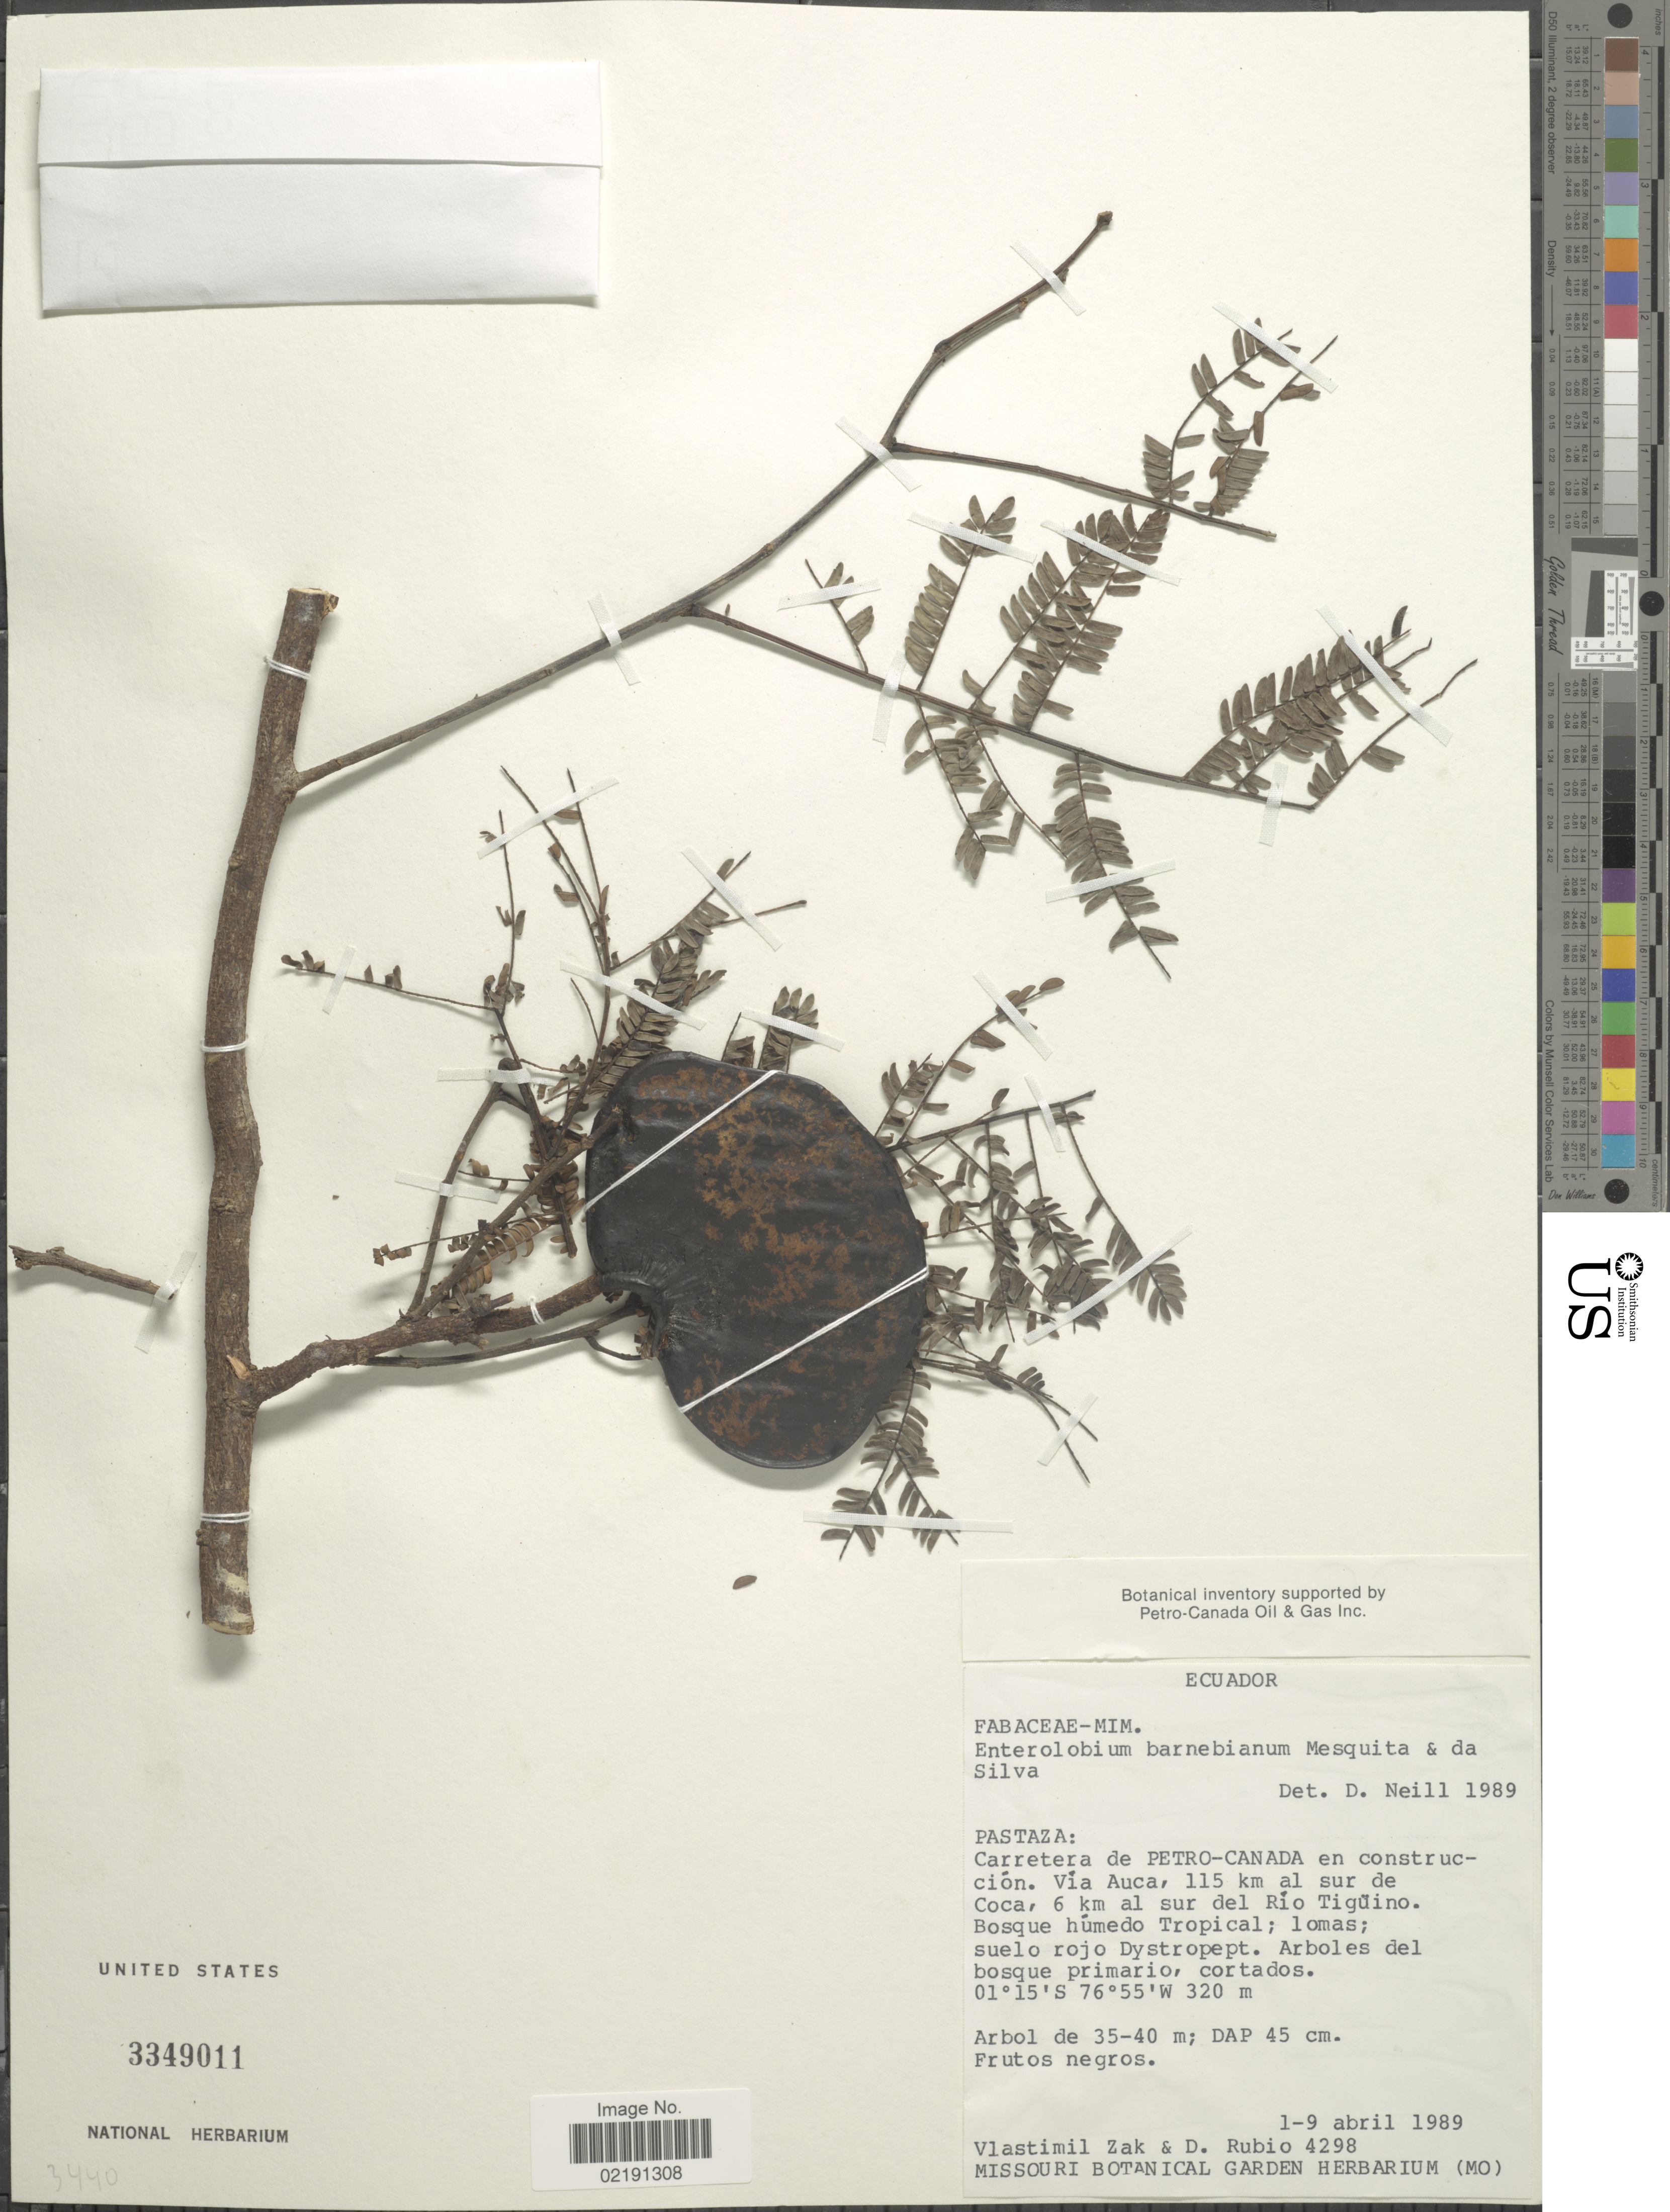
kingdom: Plantae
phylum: Tracheophyta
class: Magnoliopsida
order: Fabales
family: Fabaceae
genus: Enterolobium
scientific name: Enterolobium barneibianum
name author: Mesquita & M.F. Silva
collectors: V. Zak & D. Rubio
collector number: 4298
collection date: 1989-04-01/1989-04-09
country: Ecuador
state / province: Pastaza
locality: Pastaza: Carretera de Petro-Canada en construcción. Via Auca, 115 km al sur de Coca, 6 km al sur del Río Tagüino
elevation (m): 320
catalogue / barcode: US 3349011